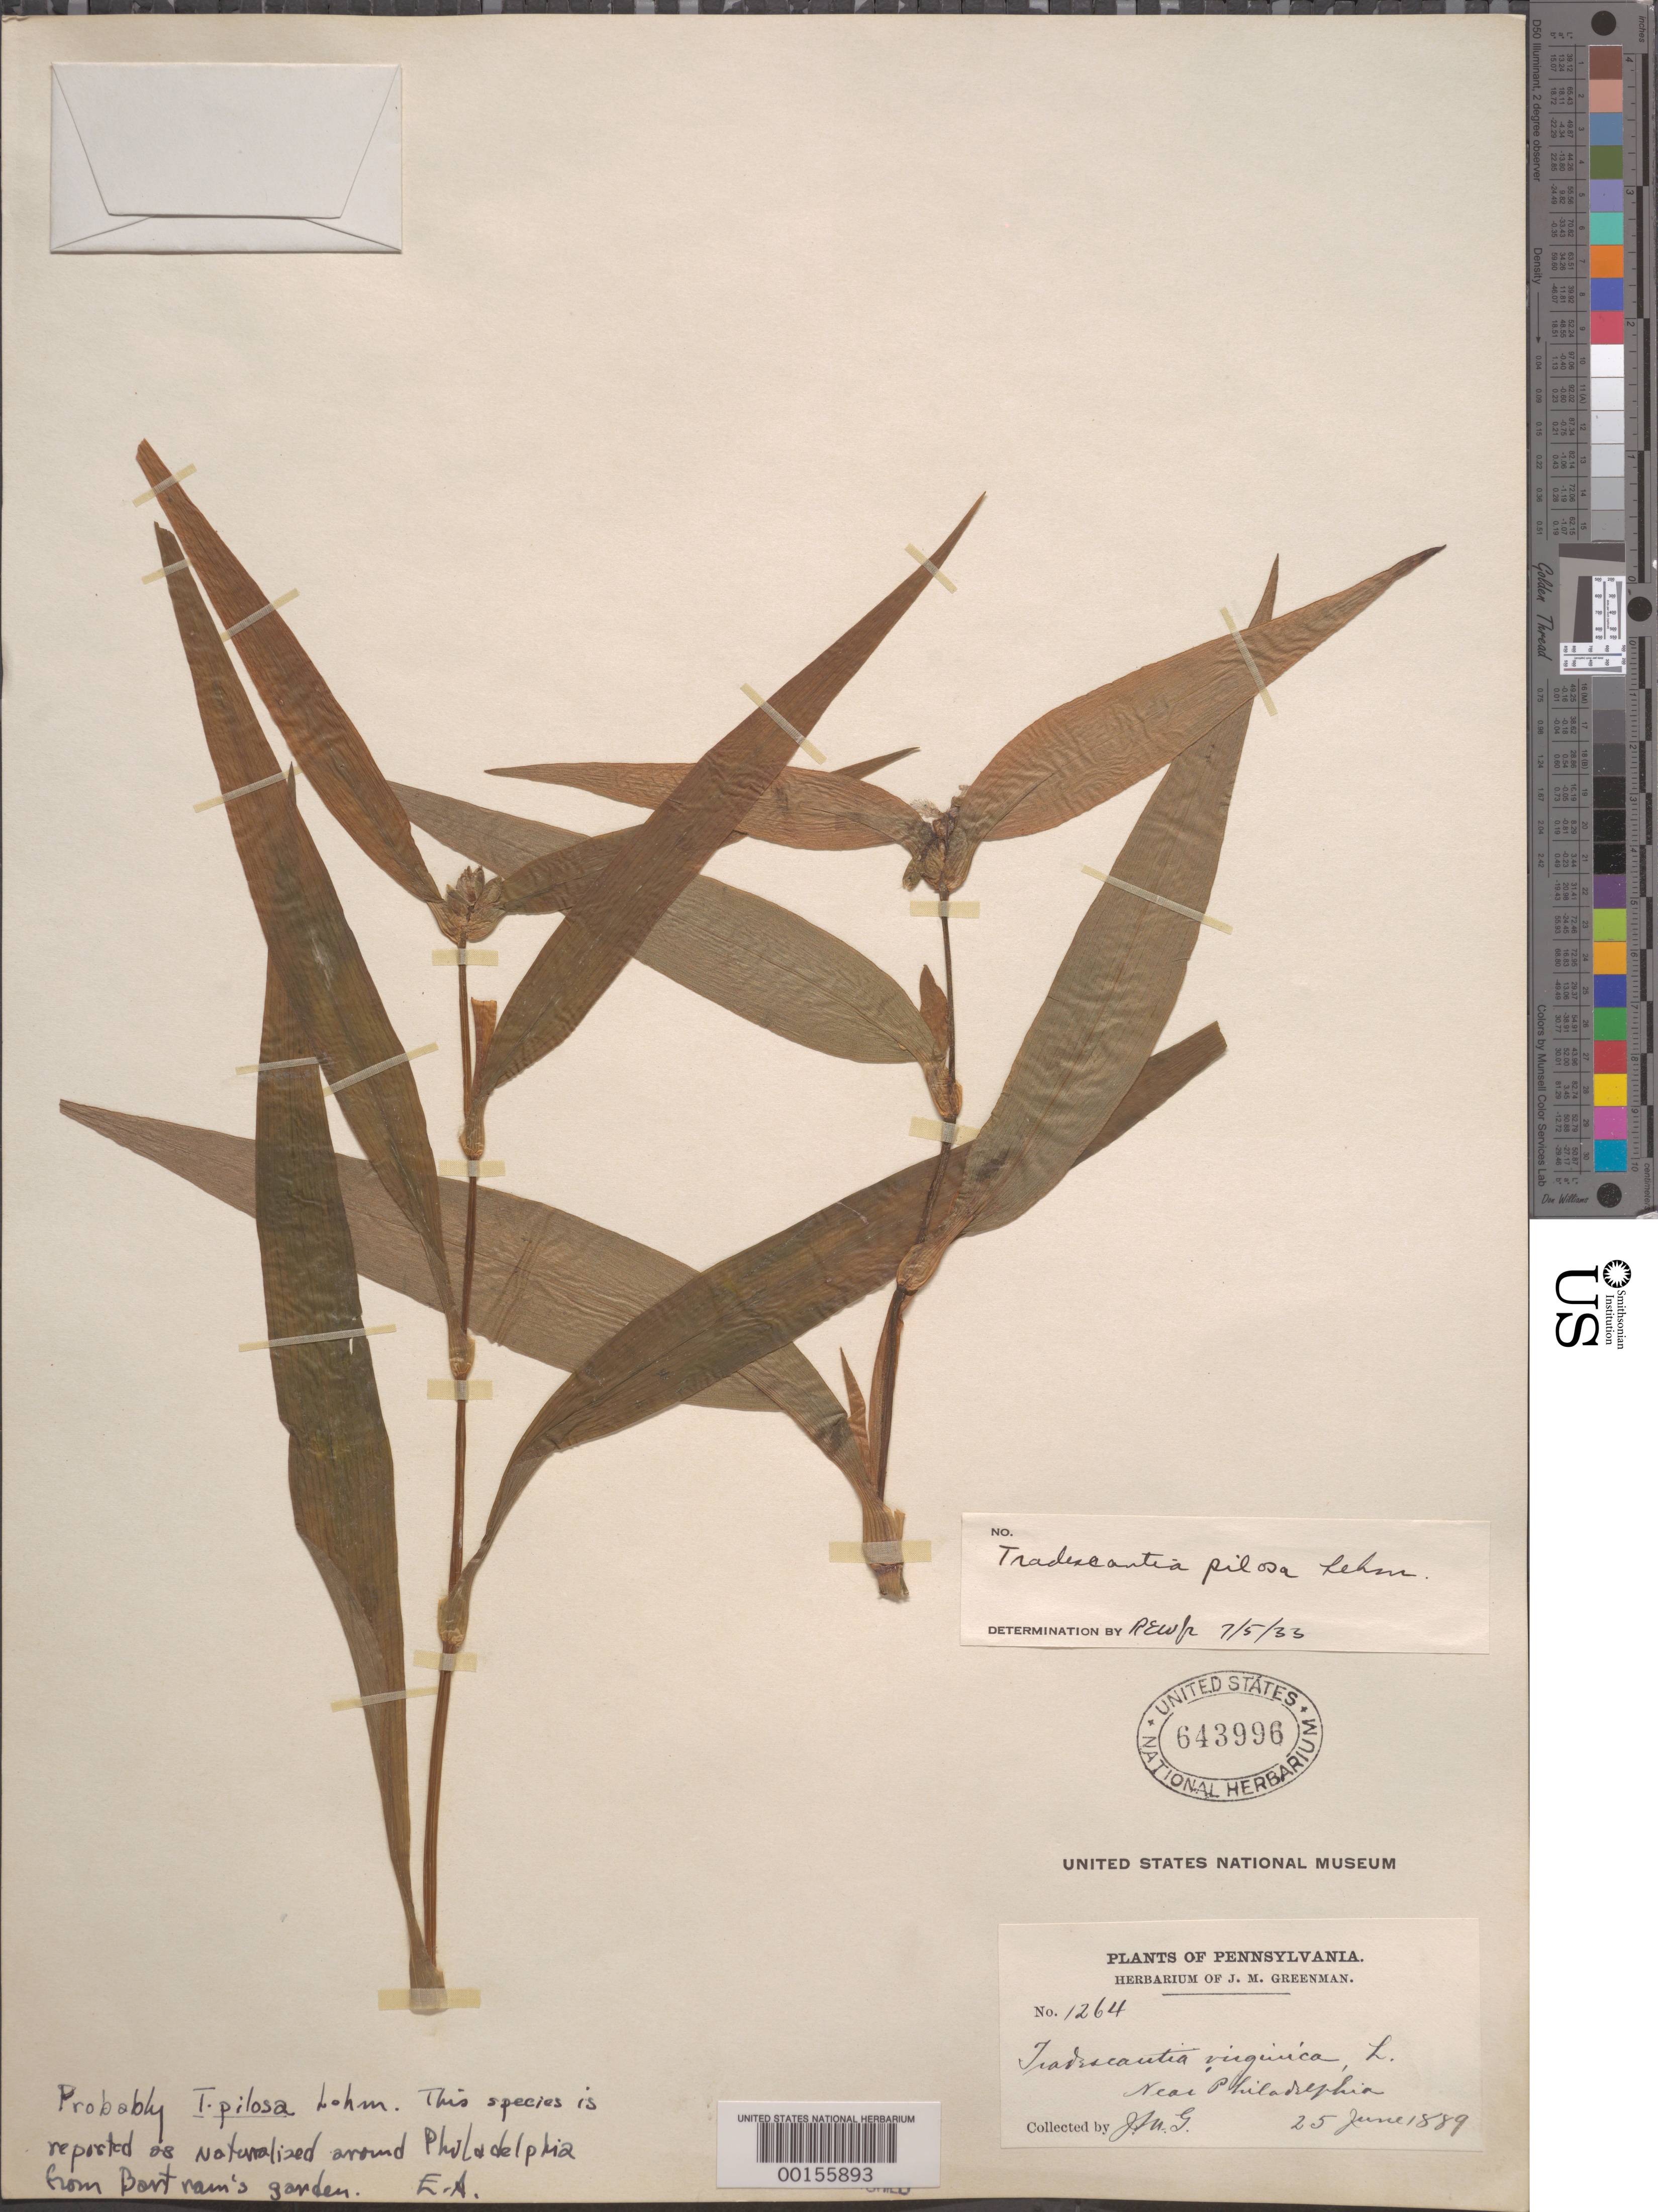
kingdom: Plantae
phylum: Tracheophyta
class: Liliopsida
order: Commelinales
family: Commelinaceae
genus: Tradescantia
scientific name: Tradescantia subaspera var. subaspera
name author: Ker Gawl.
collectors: J. M. Greenman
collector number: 1264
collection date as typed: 25 Jun 1889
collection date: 1889-06-25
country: United States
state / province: Pennsylvania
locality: Near philidelphia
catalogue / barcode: US 643996